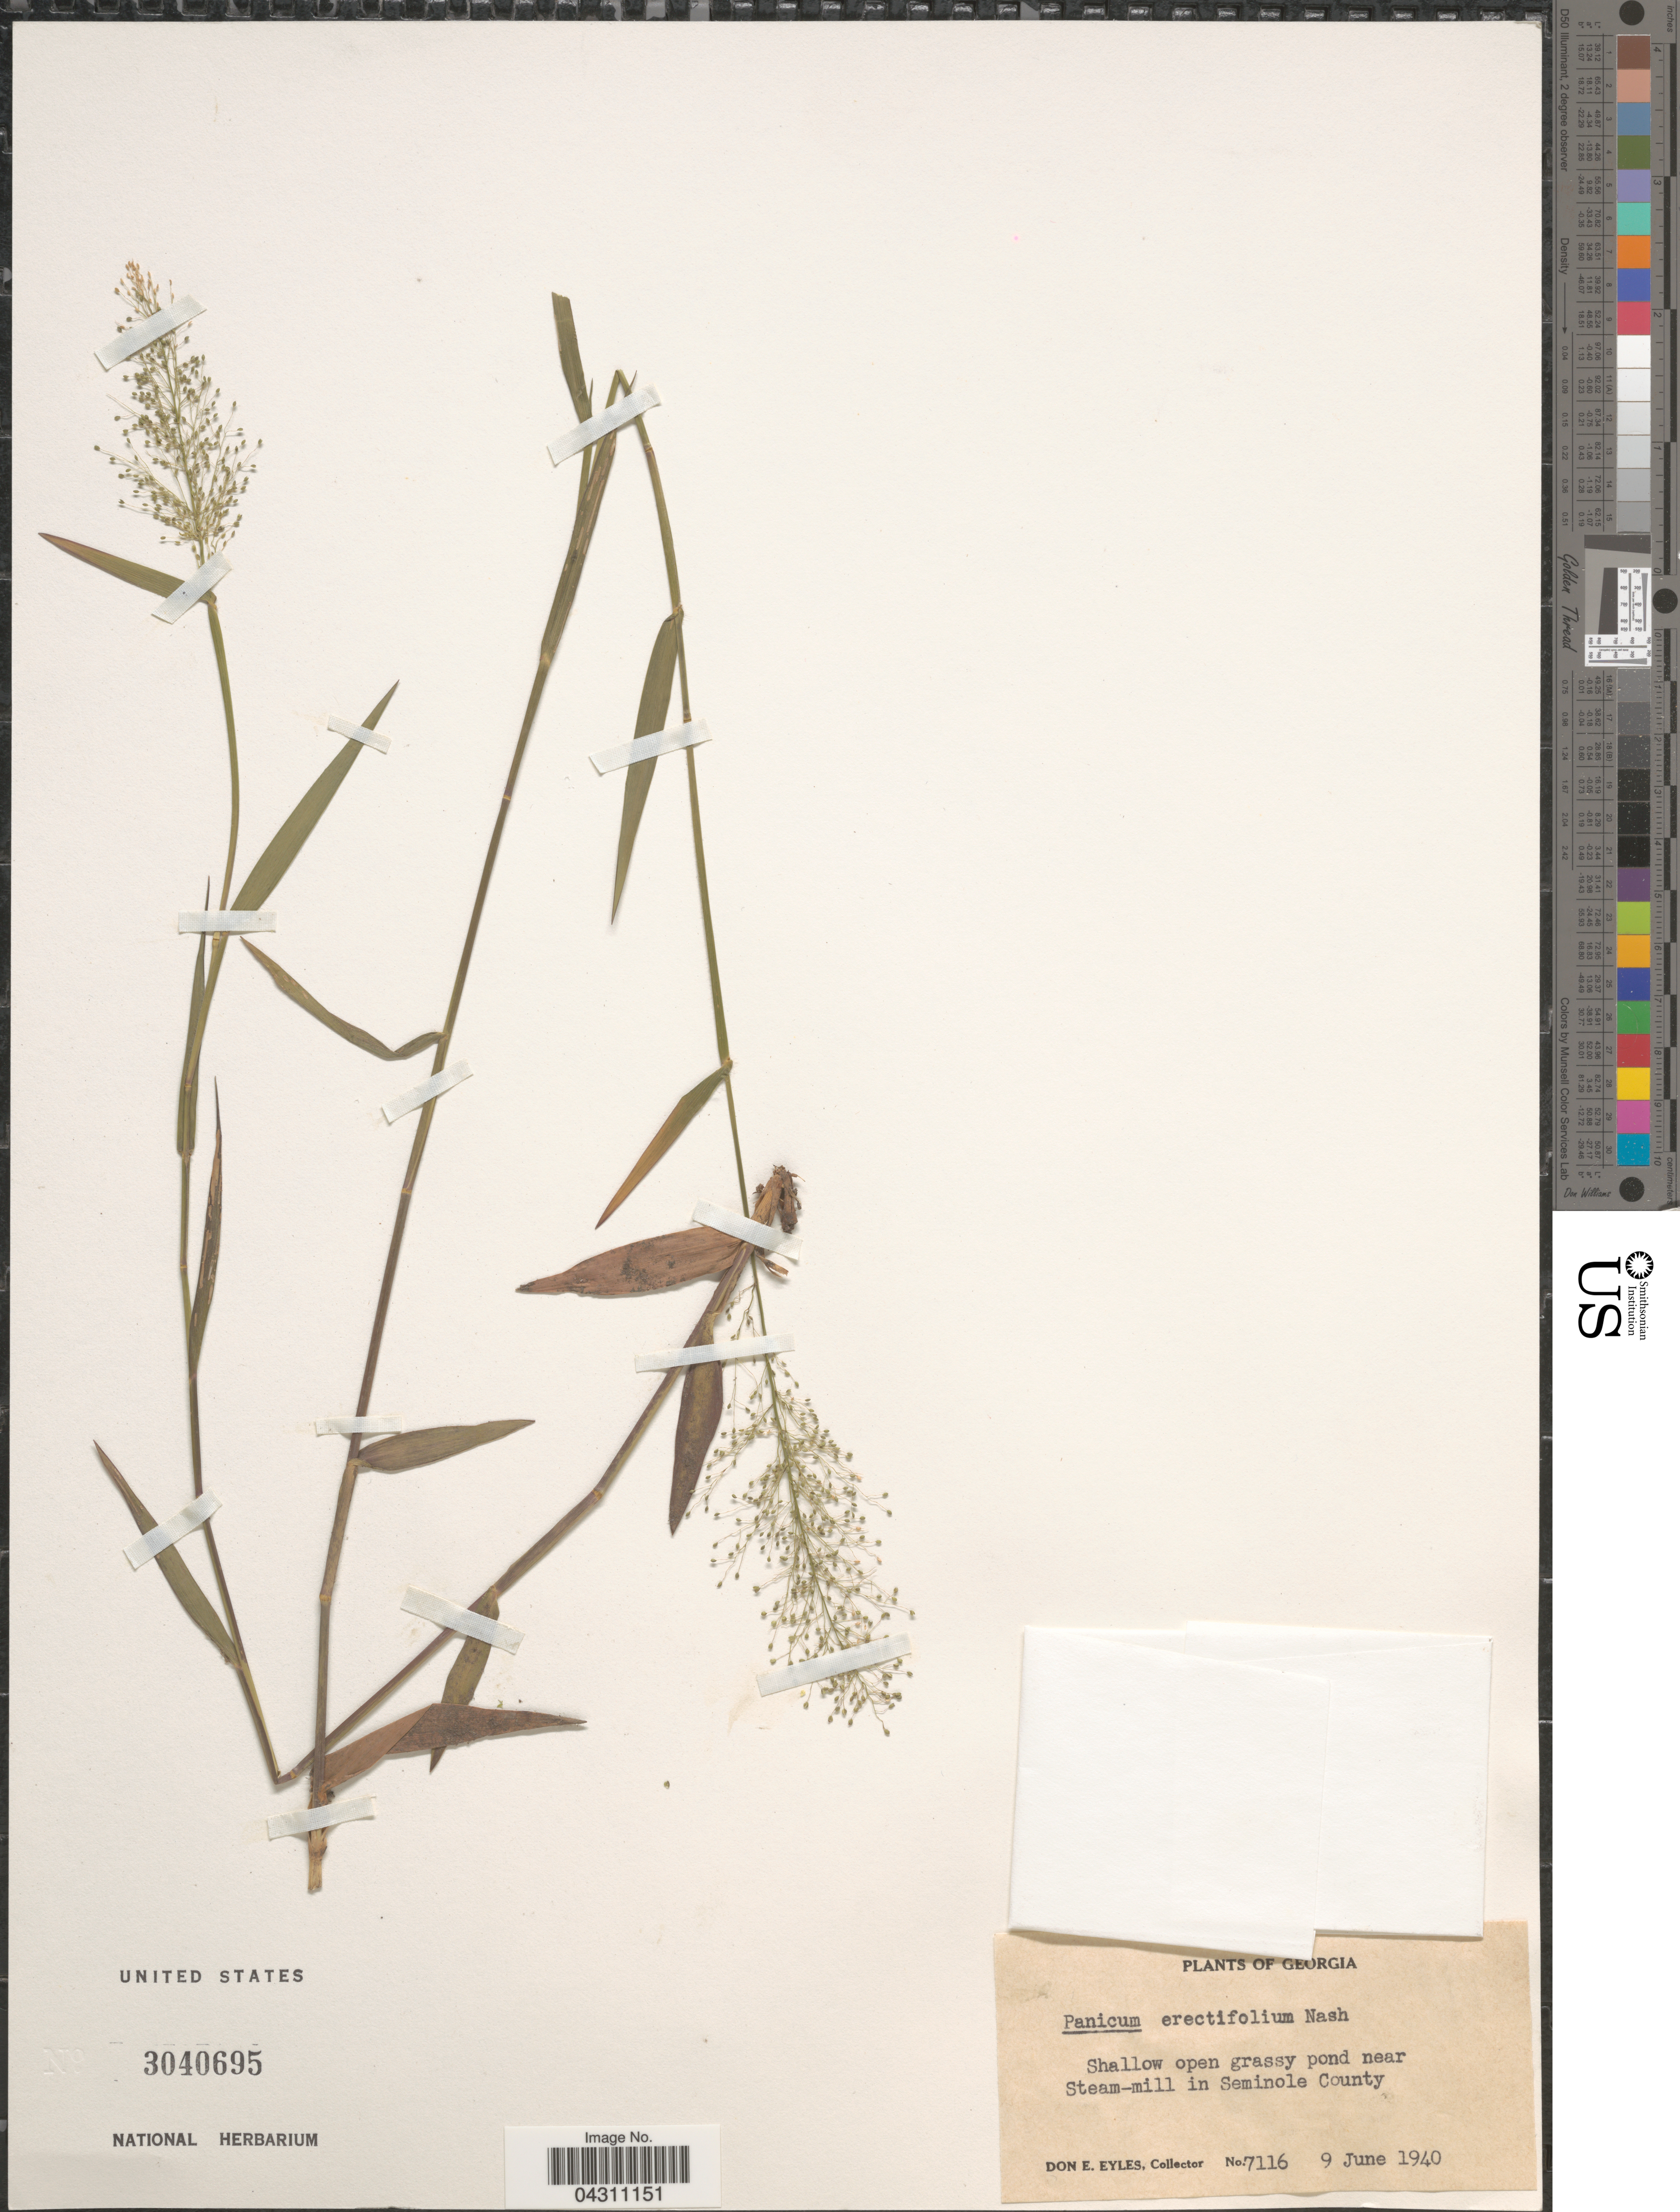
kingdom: Plantae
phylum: Tracheophyta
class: Liliopsida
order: Poales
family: Poaceae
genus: Dichanthelium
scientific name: Dichanthelium sphaerocarpon var. floridanum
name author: (Vasey) Davidse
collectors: D. Eyles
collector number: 7116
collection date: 1940-06-09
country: United States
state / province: Georgia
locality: Shallow open grassy pond near Steam-mill in Seminole County.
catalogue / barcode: US 3040695